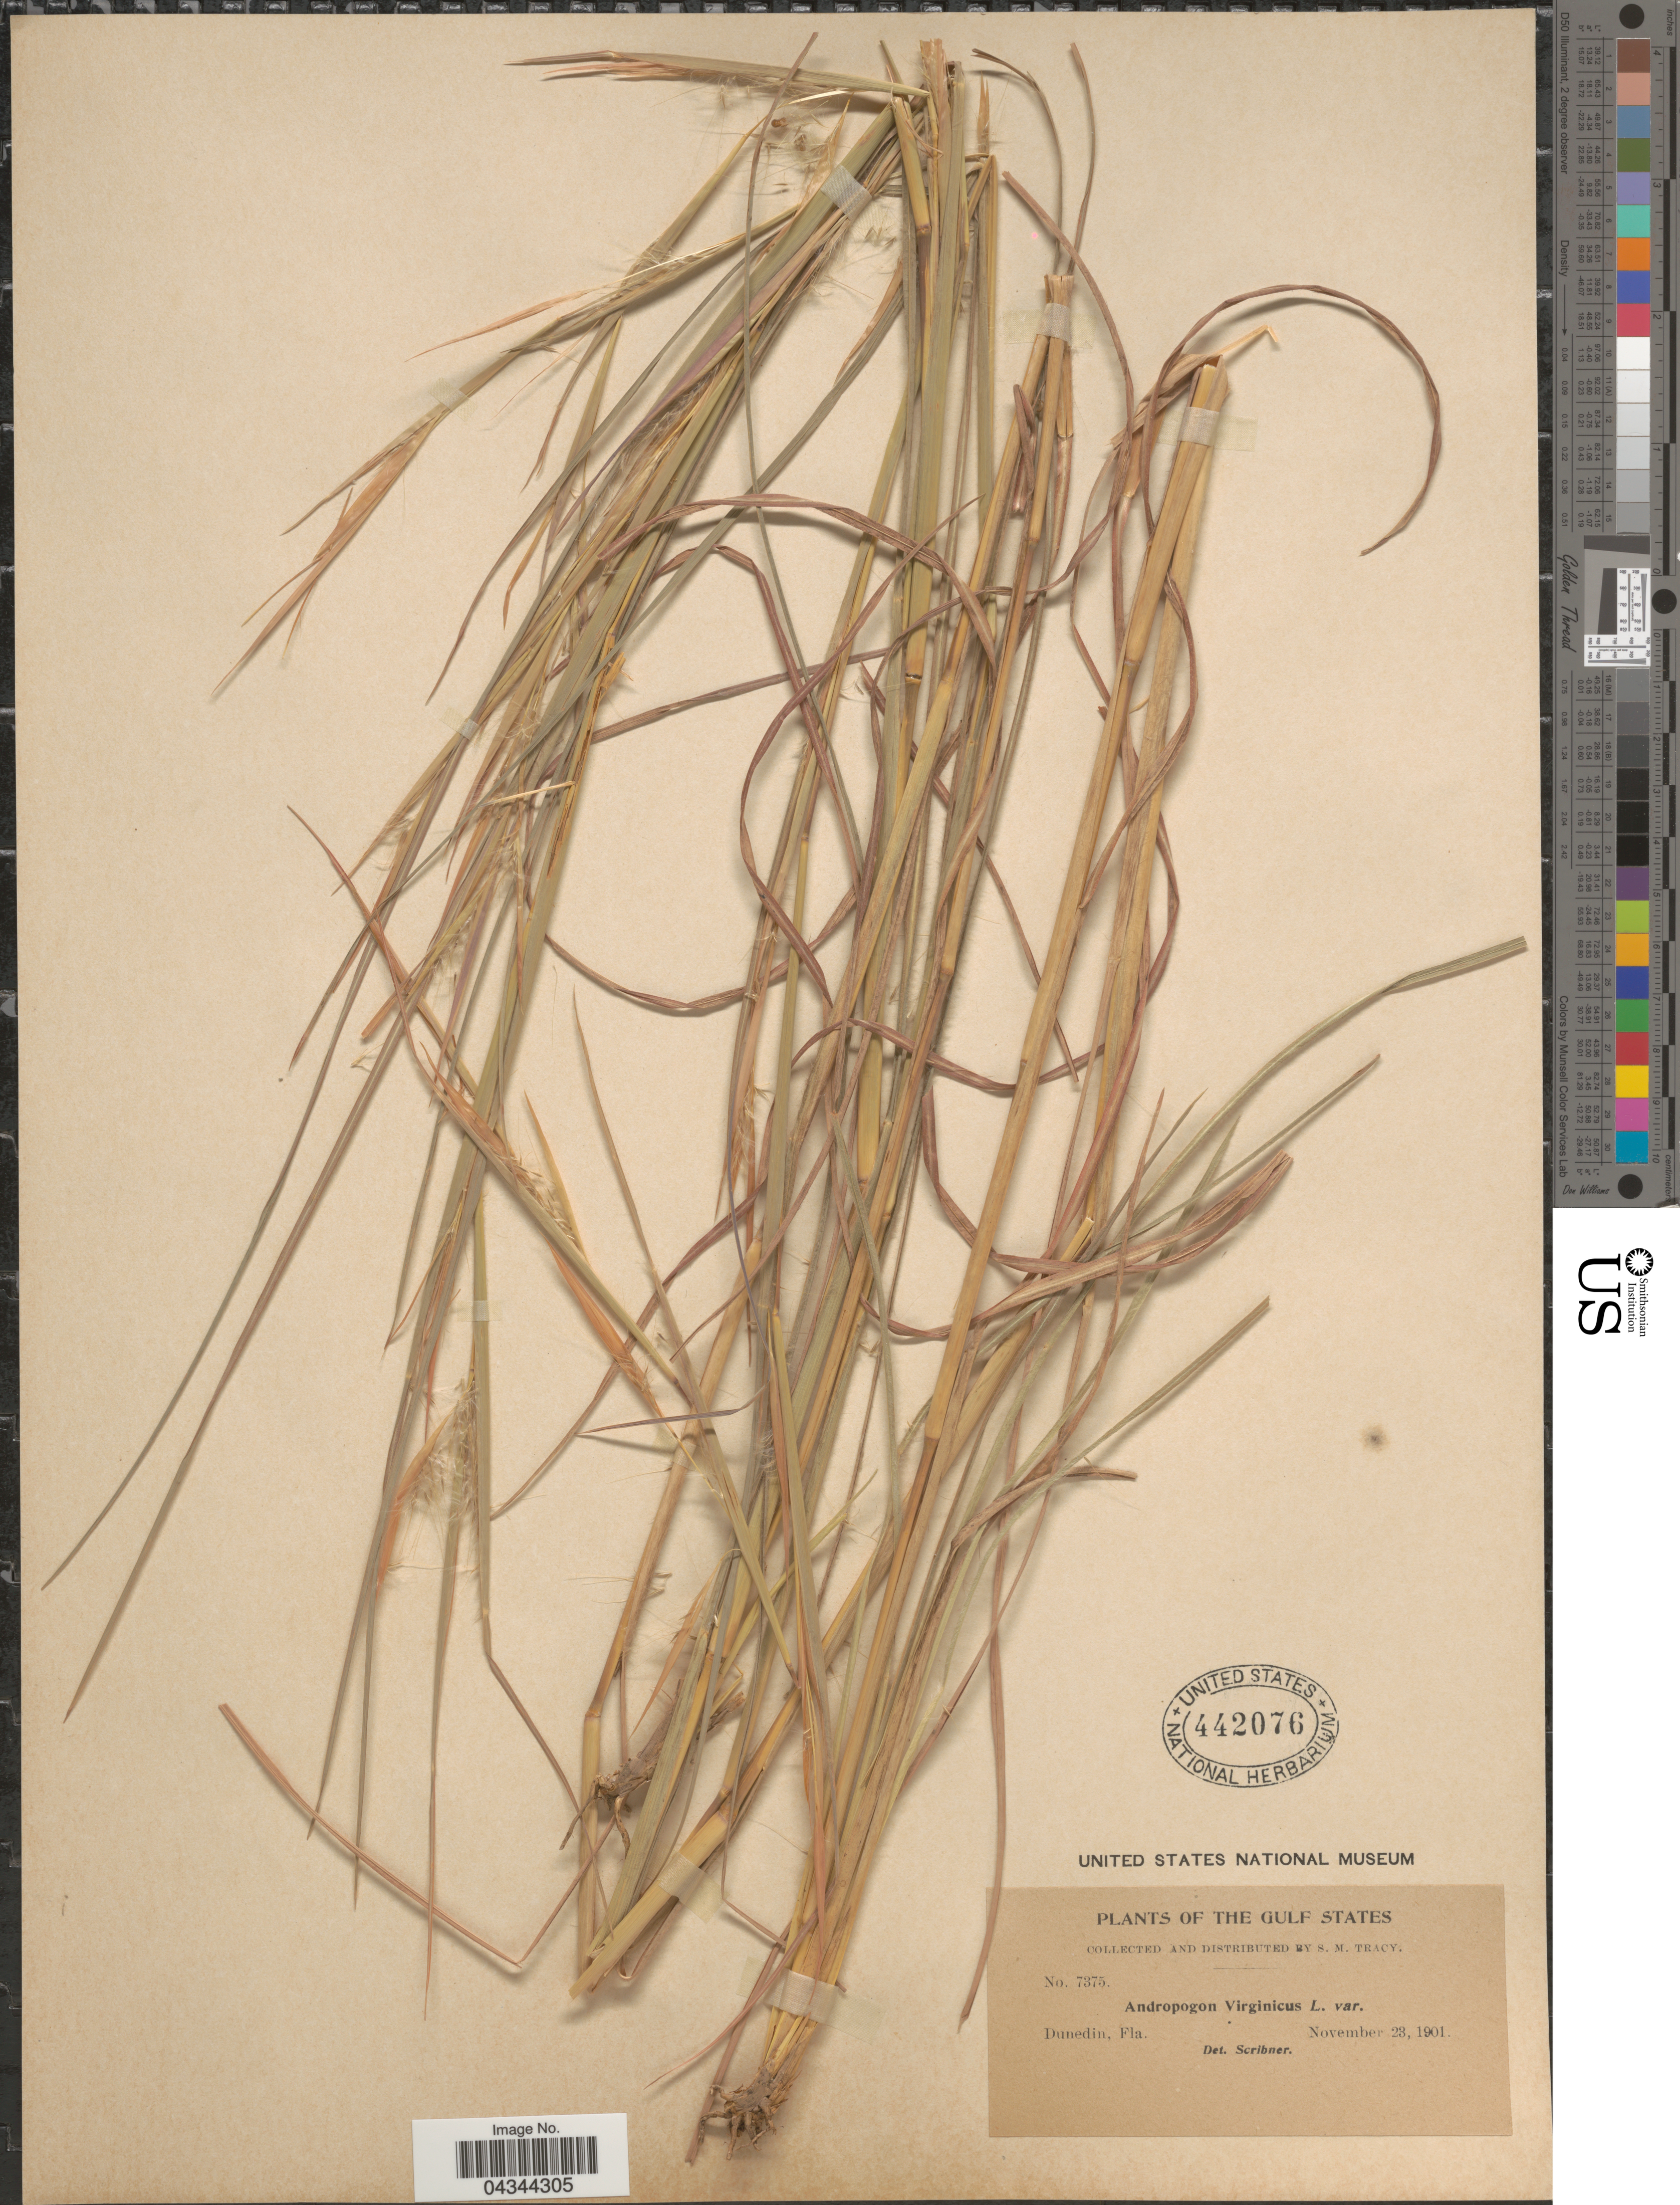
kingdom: Plantae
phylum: Tracheophyta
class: Liliopsida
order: Poales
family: Poaceae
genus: Andropogon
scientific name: Andropogon virginicus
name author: L.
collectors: S. M. Tracy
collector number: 7375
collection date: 1901-11-23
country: United States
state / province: Florida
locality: The Gulf States. Dunedin.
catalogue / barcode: US 442076